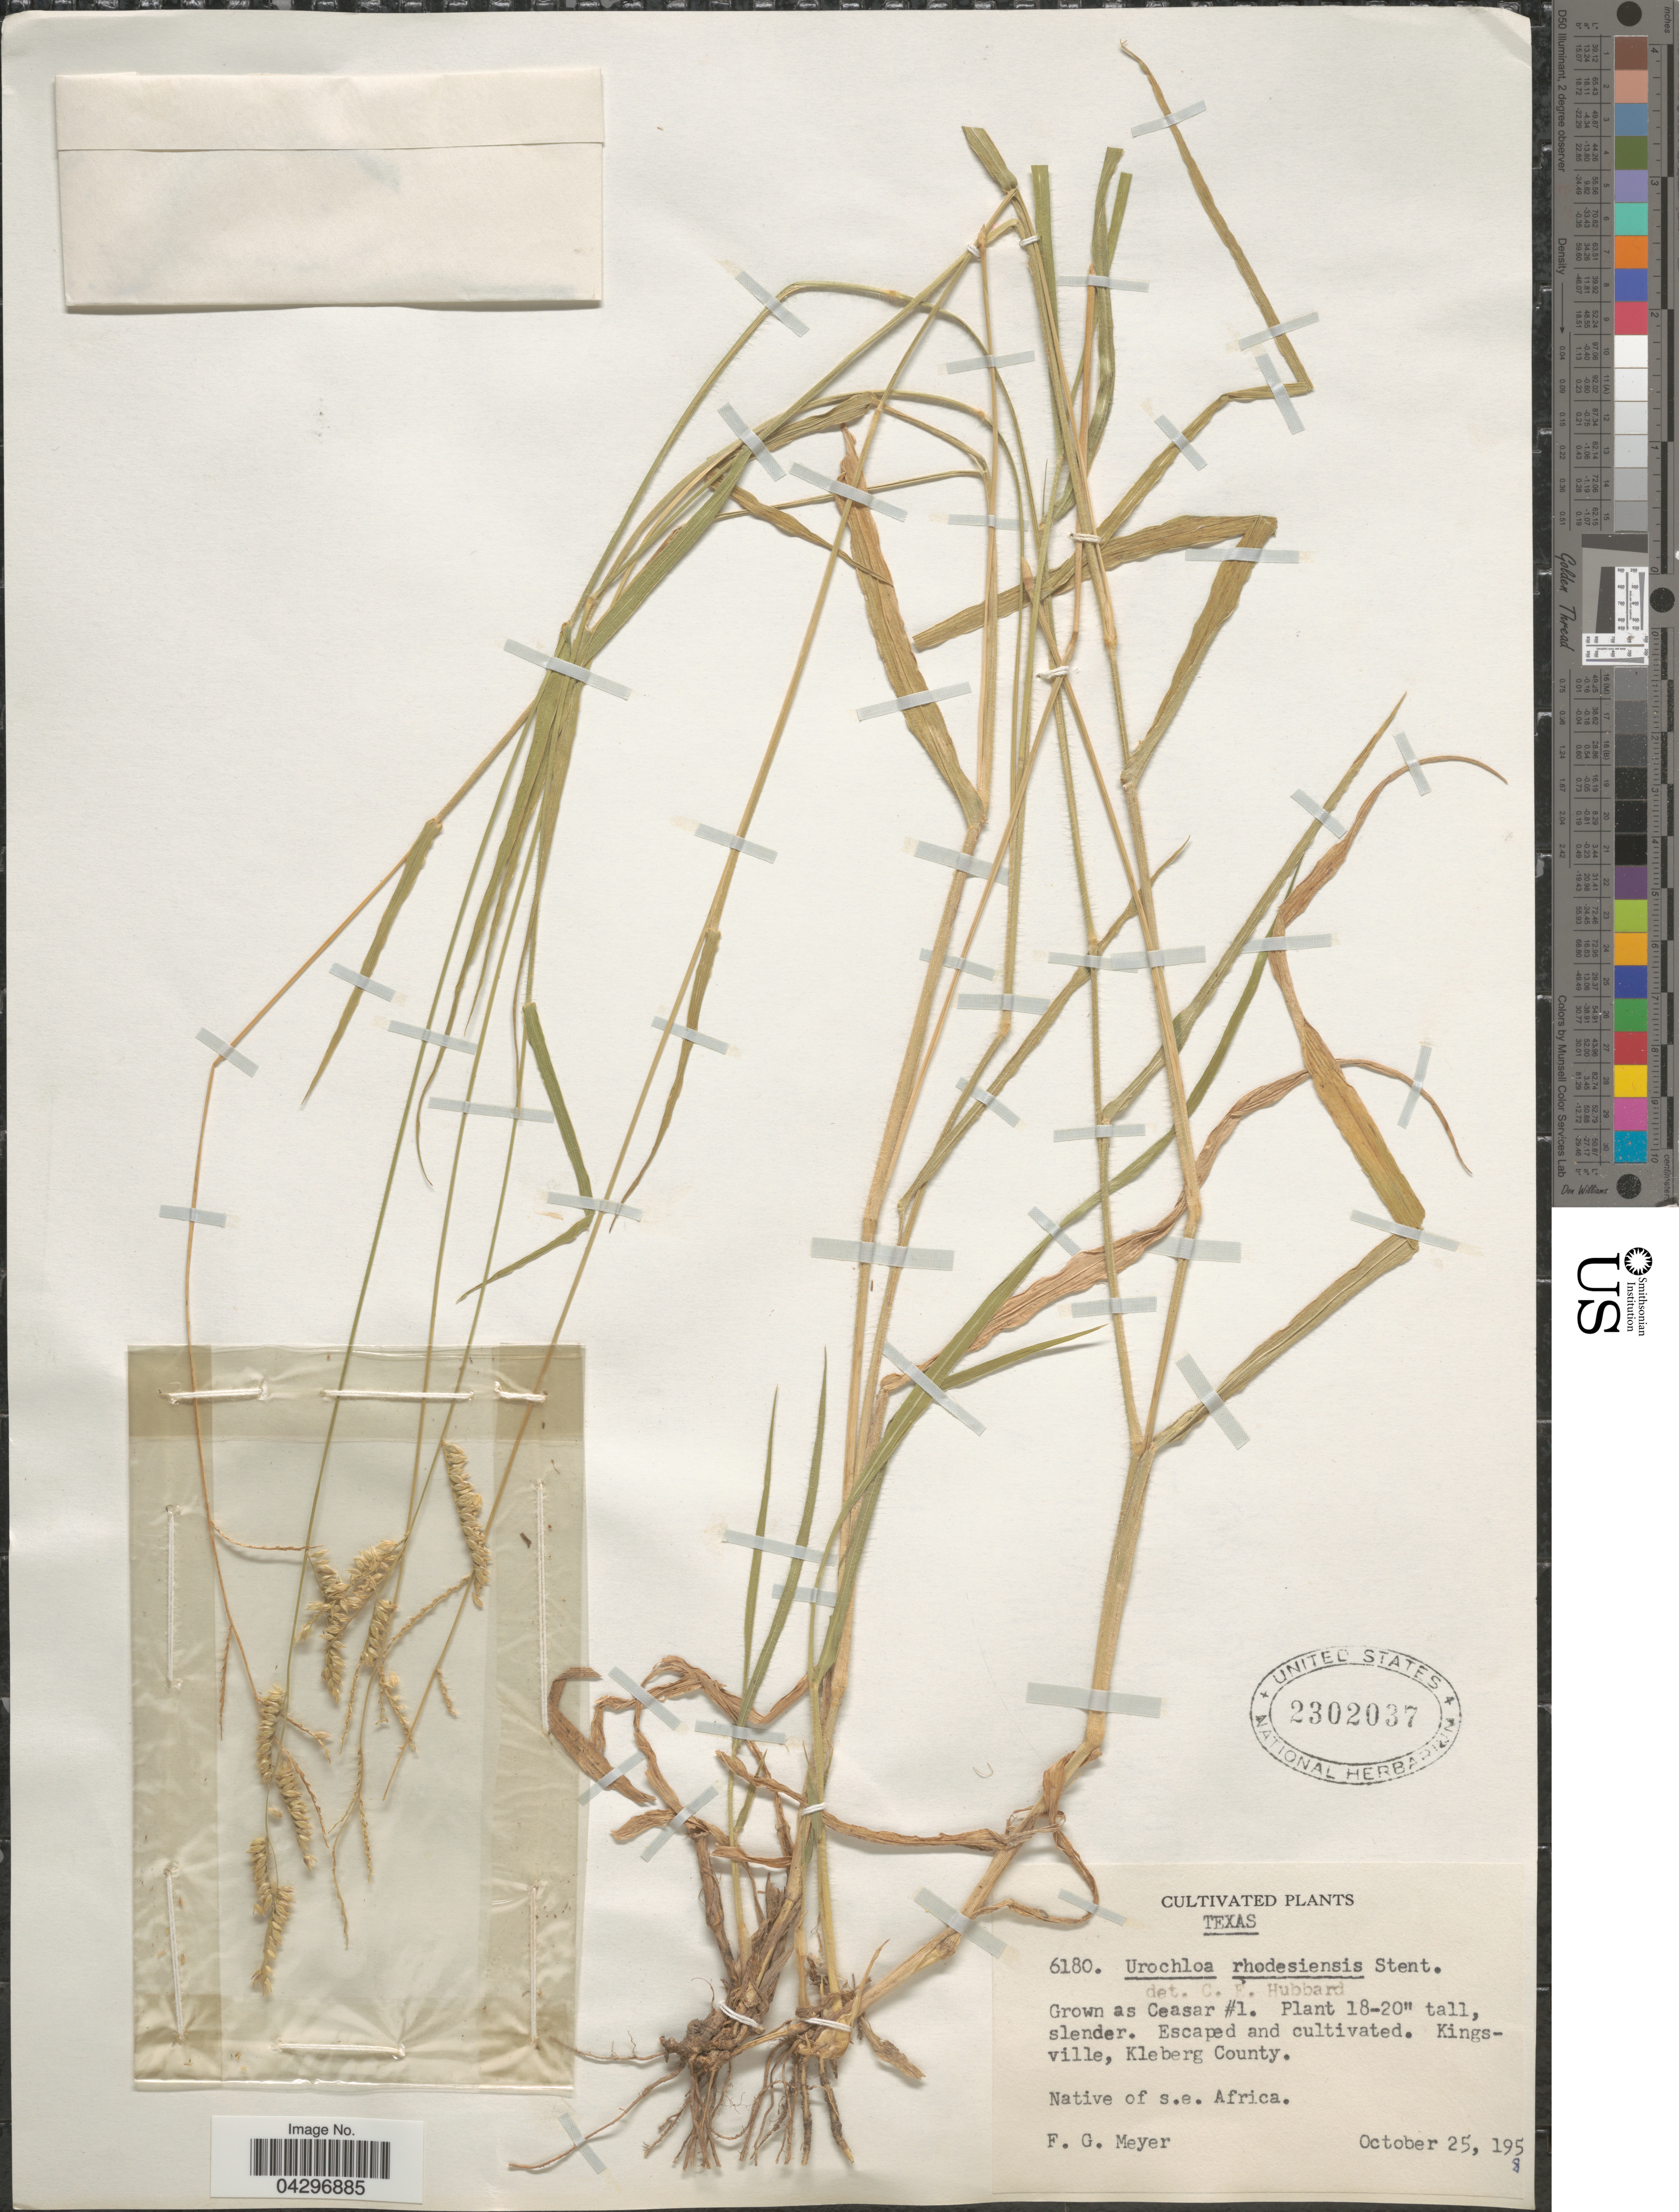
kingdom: Plantae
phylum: Tracheophyta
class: Liliopsida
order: Poales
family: Poaceae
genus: Urochloa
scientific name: Urochloa trichopus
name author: (Hochst.) Stapf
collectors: F. G. Meyer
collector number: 6180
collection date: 1958-10-25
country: United States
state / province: Texas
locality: Kingsville, Kleberg County.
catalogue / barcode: US 2302037